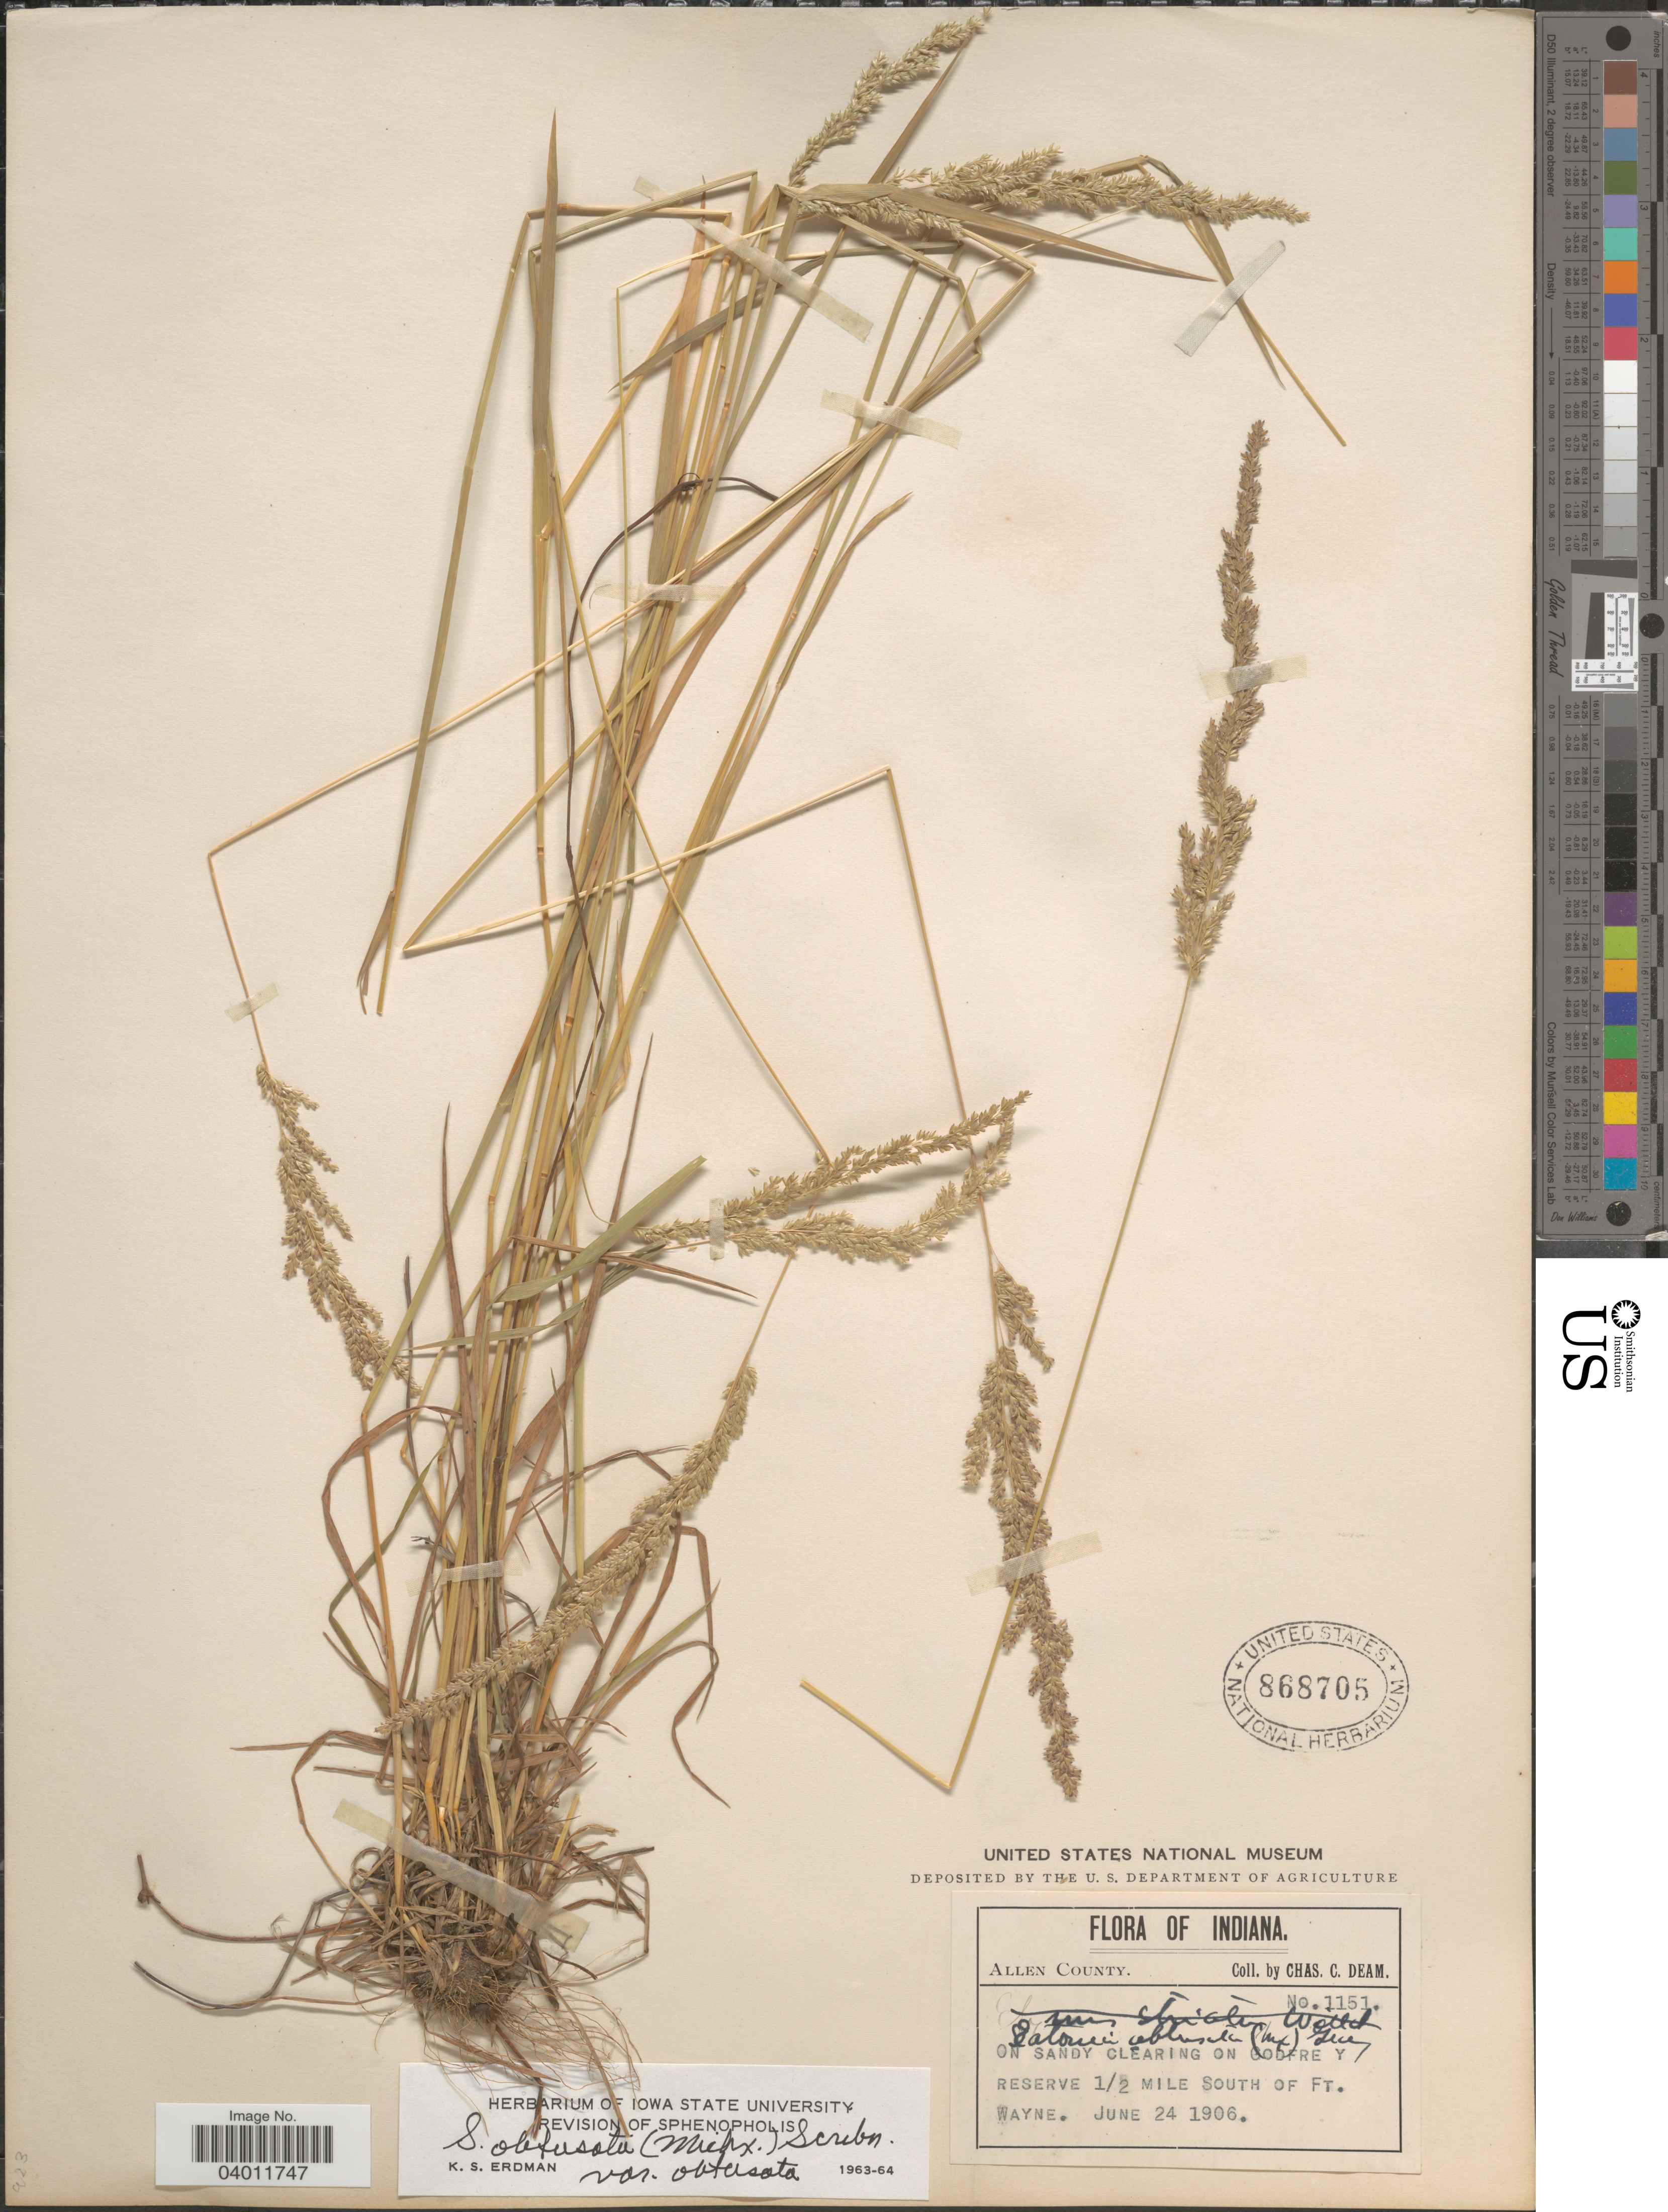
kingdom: Plantae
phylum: Tracheophyta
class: Liliopsida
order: Poales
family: Poaceae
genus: Sphenopholis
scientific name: Sphenopholis obtusata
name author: (Michx.) Scribn.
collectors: C. C. Deam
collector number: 1151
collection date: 1906-06-24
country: United States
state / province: Indiana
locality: Allen County. On sandy clearing on Godfrey Reserve 1/2 mile South of Ft. Wayne.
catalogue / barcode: US 868705